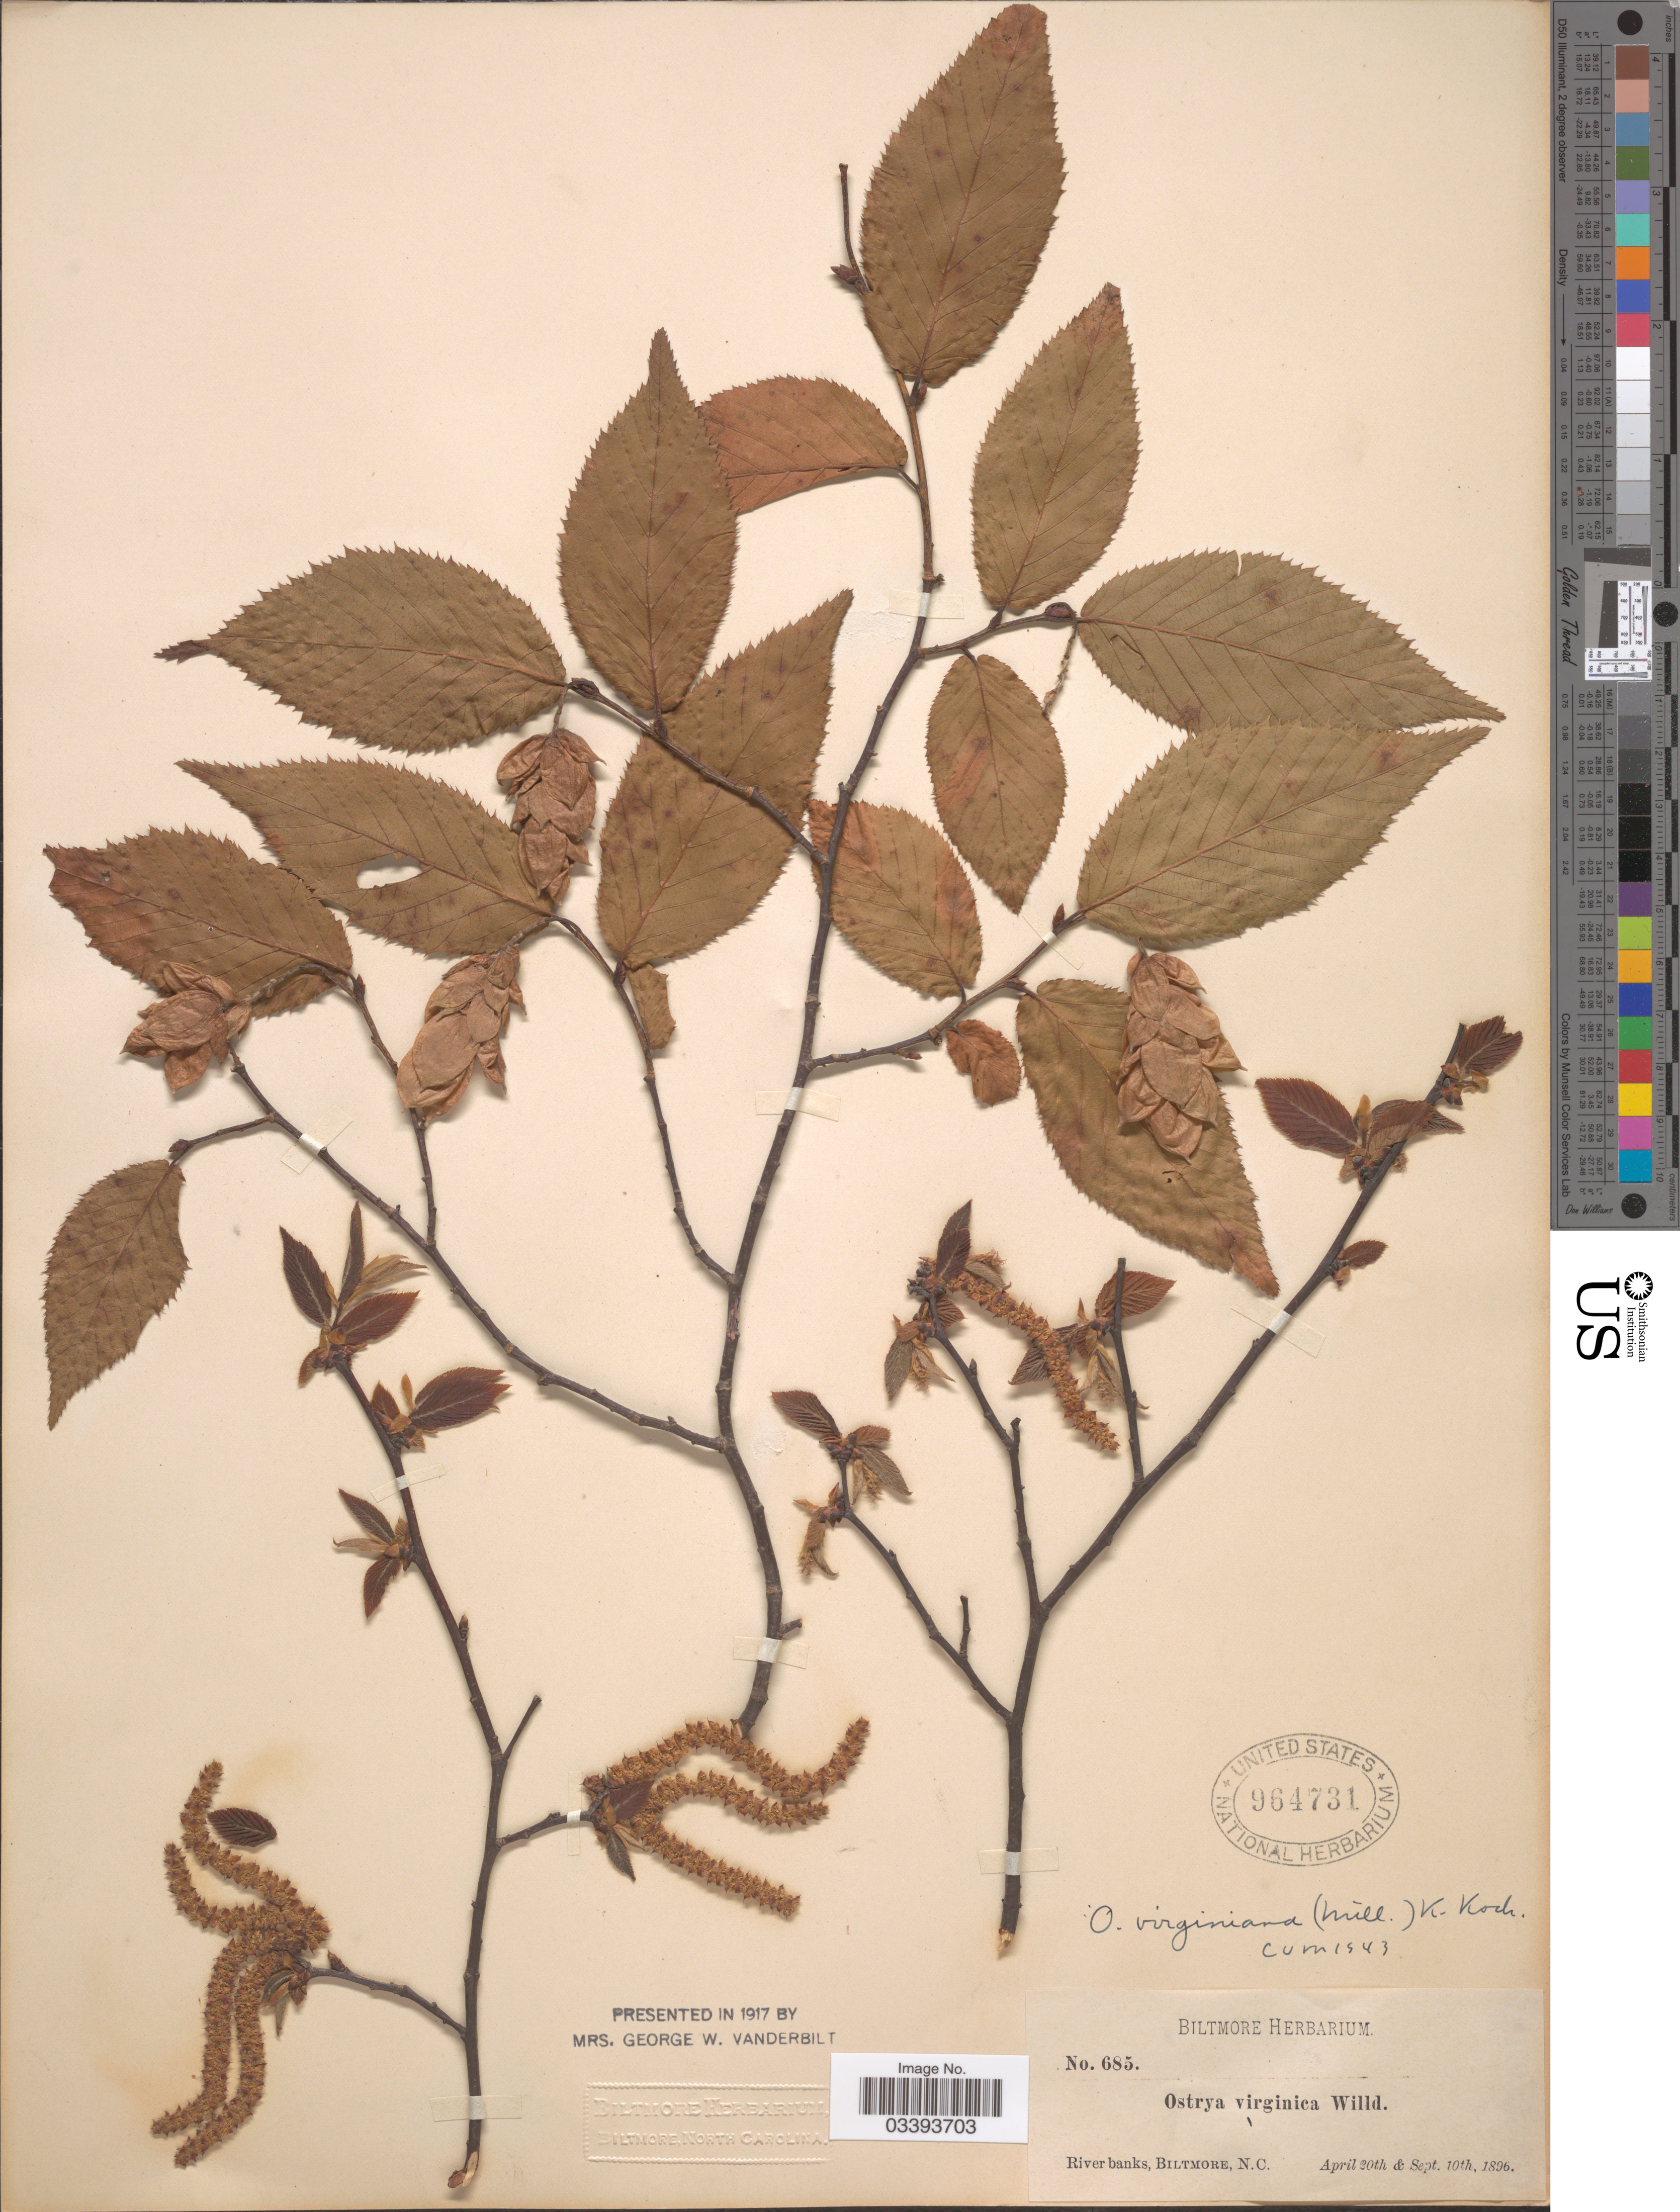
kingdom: Plantae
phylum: Tracheophyta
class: Magnoliopsida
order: Fagales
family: Betulaceae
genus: Ostrya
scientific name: Ostrya virginiana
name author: (Mill.) K. Koch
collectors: ex herb. Biltmore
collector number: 685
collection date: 1896-04-20/1896-09-10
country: United States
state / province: North Carolina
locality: River banks, Biltmore.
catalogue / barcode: US 964731